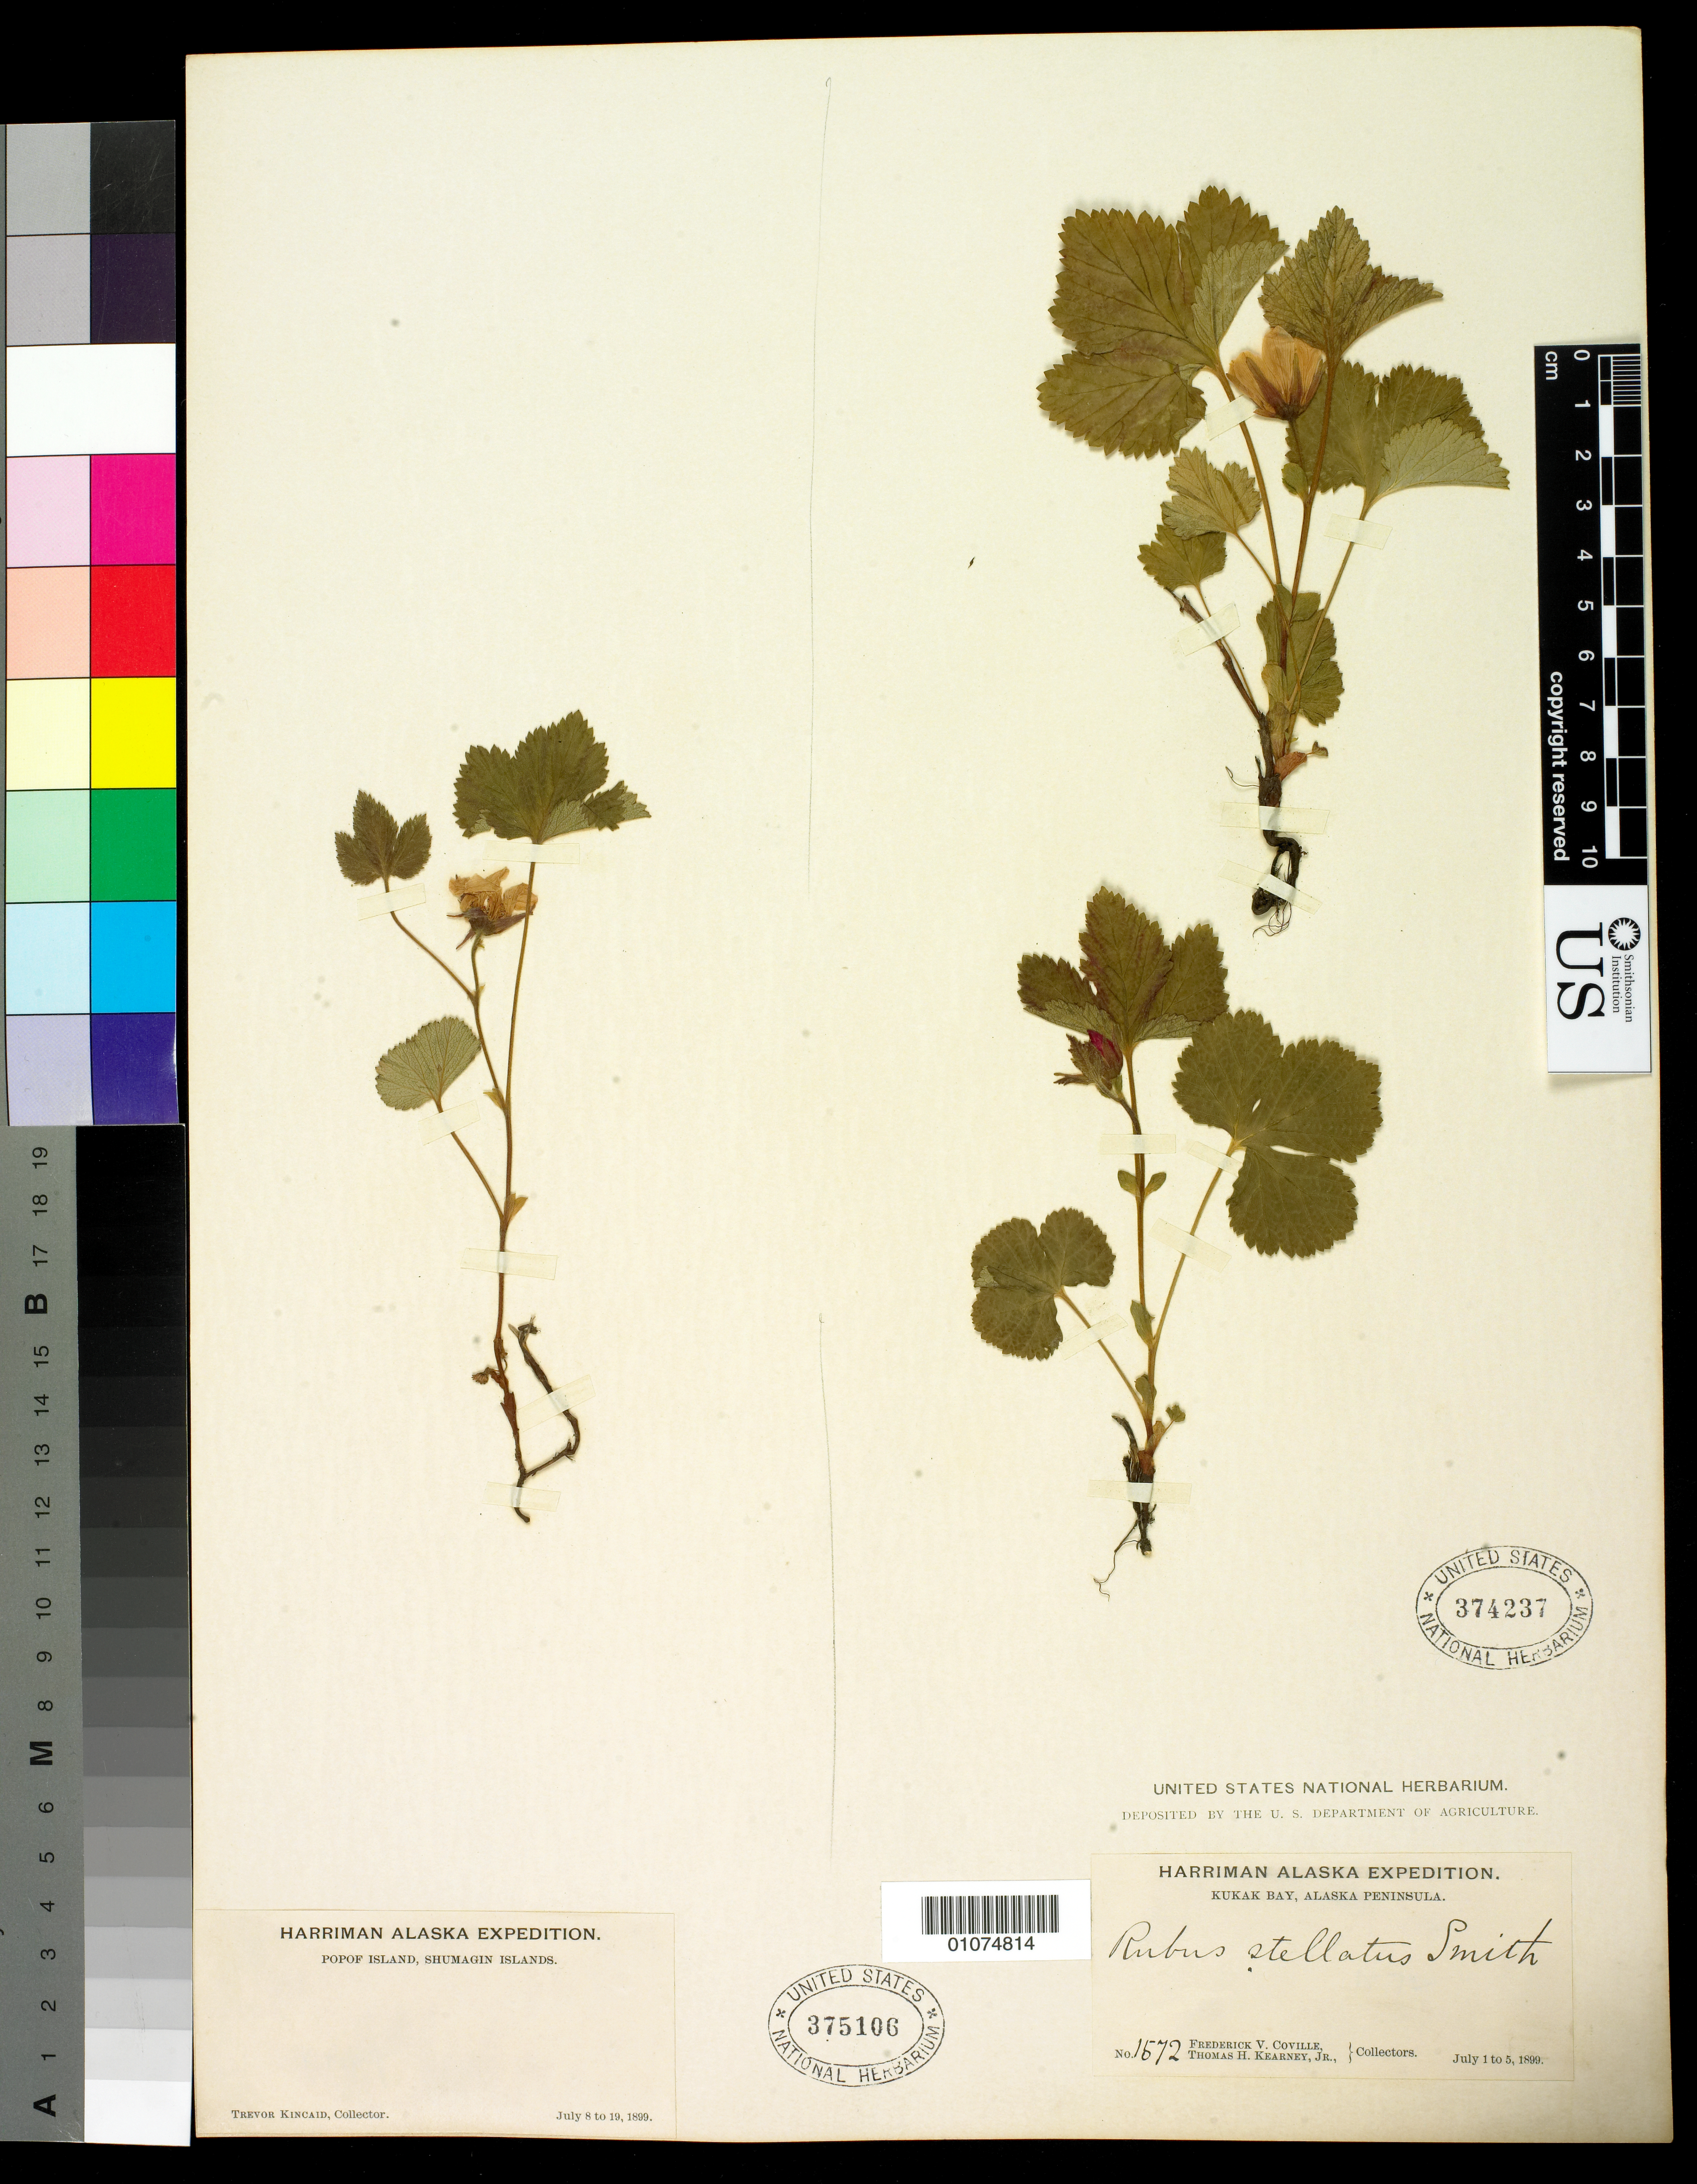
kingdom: Plantae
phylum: Tracheophyta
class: Magnoliopsida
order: Rosales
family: Rosaceae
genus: Rubus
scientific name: Rubus stellatus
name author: Sm.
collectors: F. V. Coville & T. H. Kearney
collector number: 1672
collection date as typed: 01 Jul 189 to 05 Jul 1899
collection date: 1899-07-01/1899-07-05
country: United States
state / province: Alaska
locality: Kukak Bay, Alaska Peninsula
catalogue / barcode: US 374237